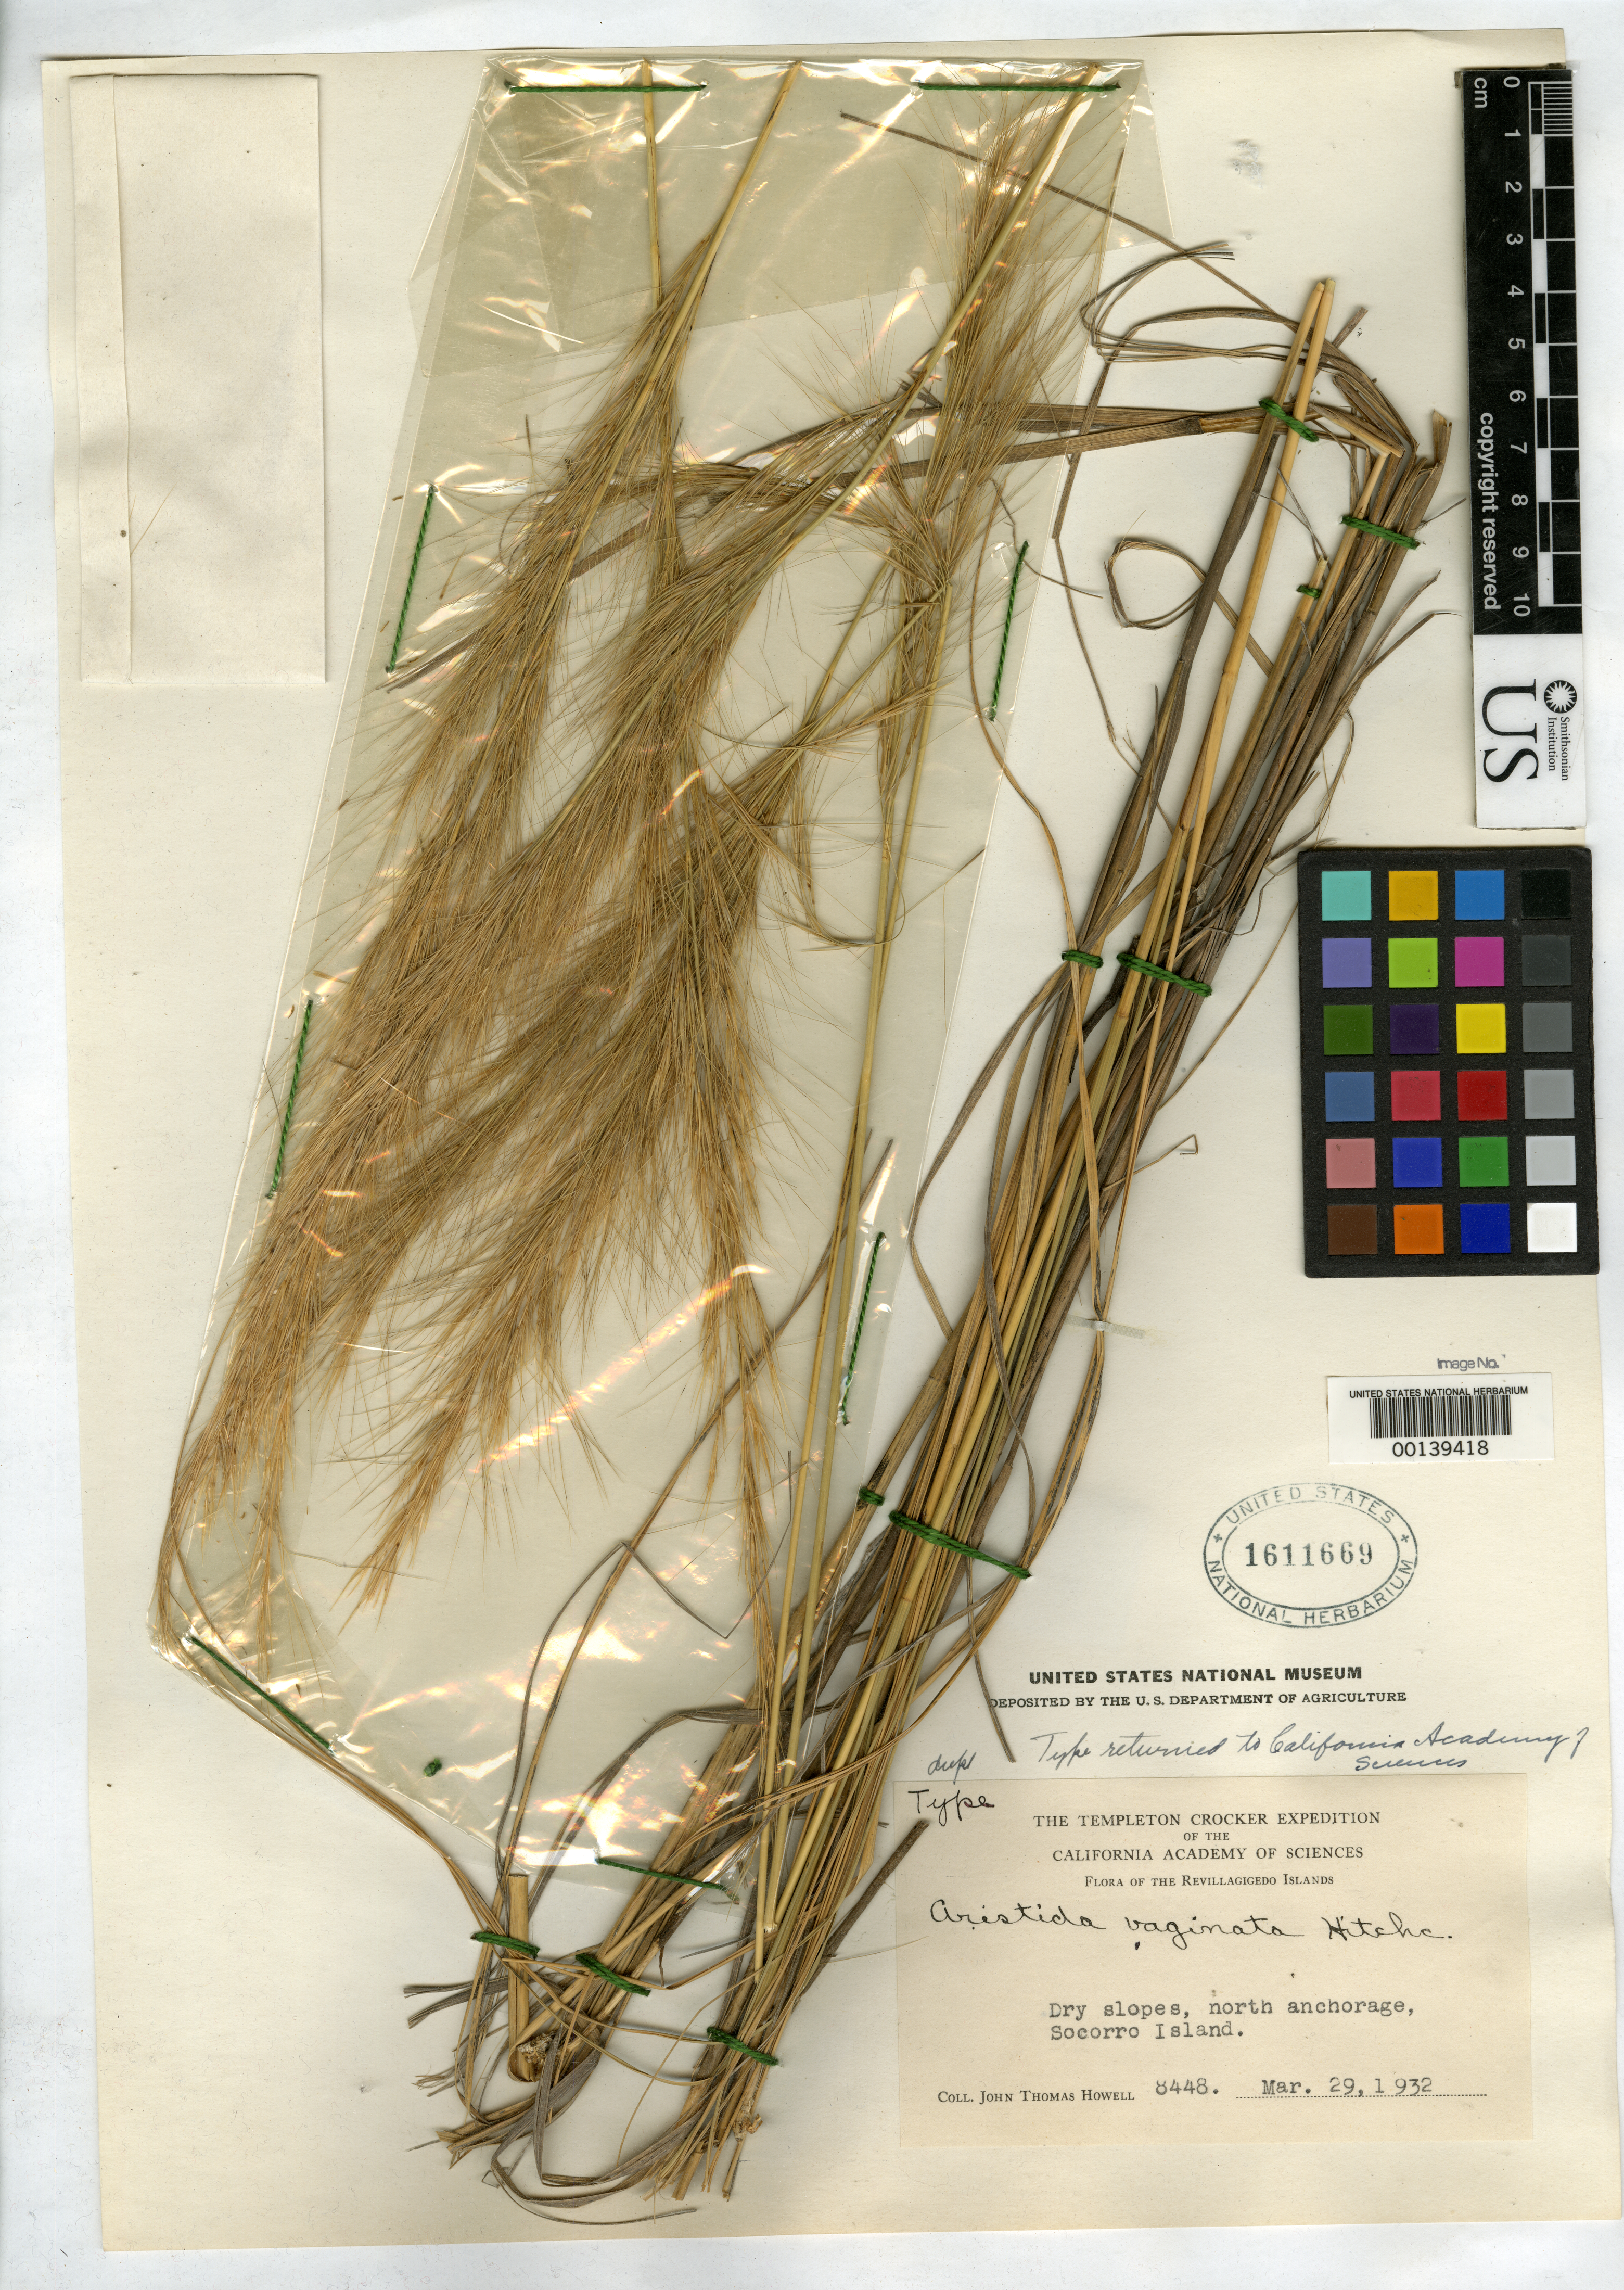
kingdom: Plantae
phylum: Tracheophyta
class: Liliopsida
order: Poales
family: Poaceae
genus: Aristida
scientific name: Aristida vaginata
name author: Hitchc.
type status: Isotype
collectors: J. T. Howell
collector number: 8448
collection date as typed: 29 Mar 1932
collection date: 1932-03-29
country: Mexico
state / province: Colima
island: Socorro Island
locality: North anchorage.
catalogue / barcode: US 1611669